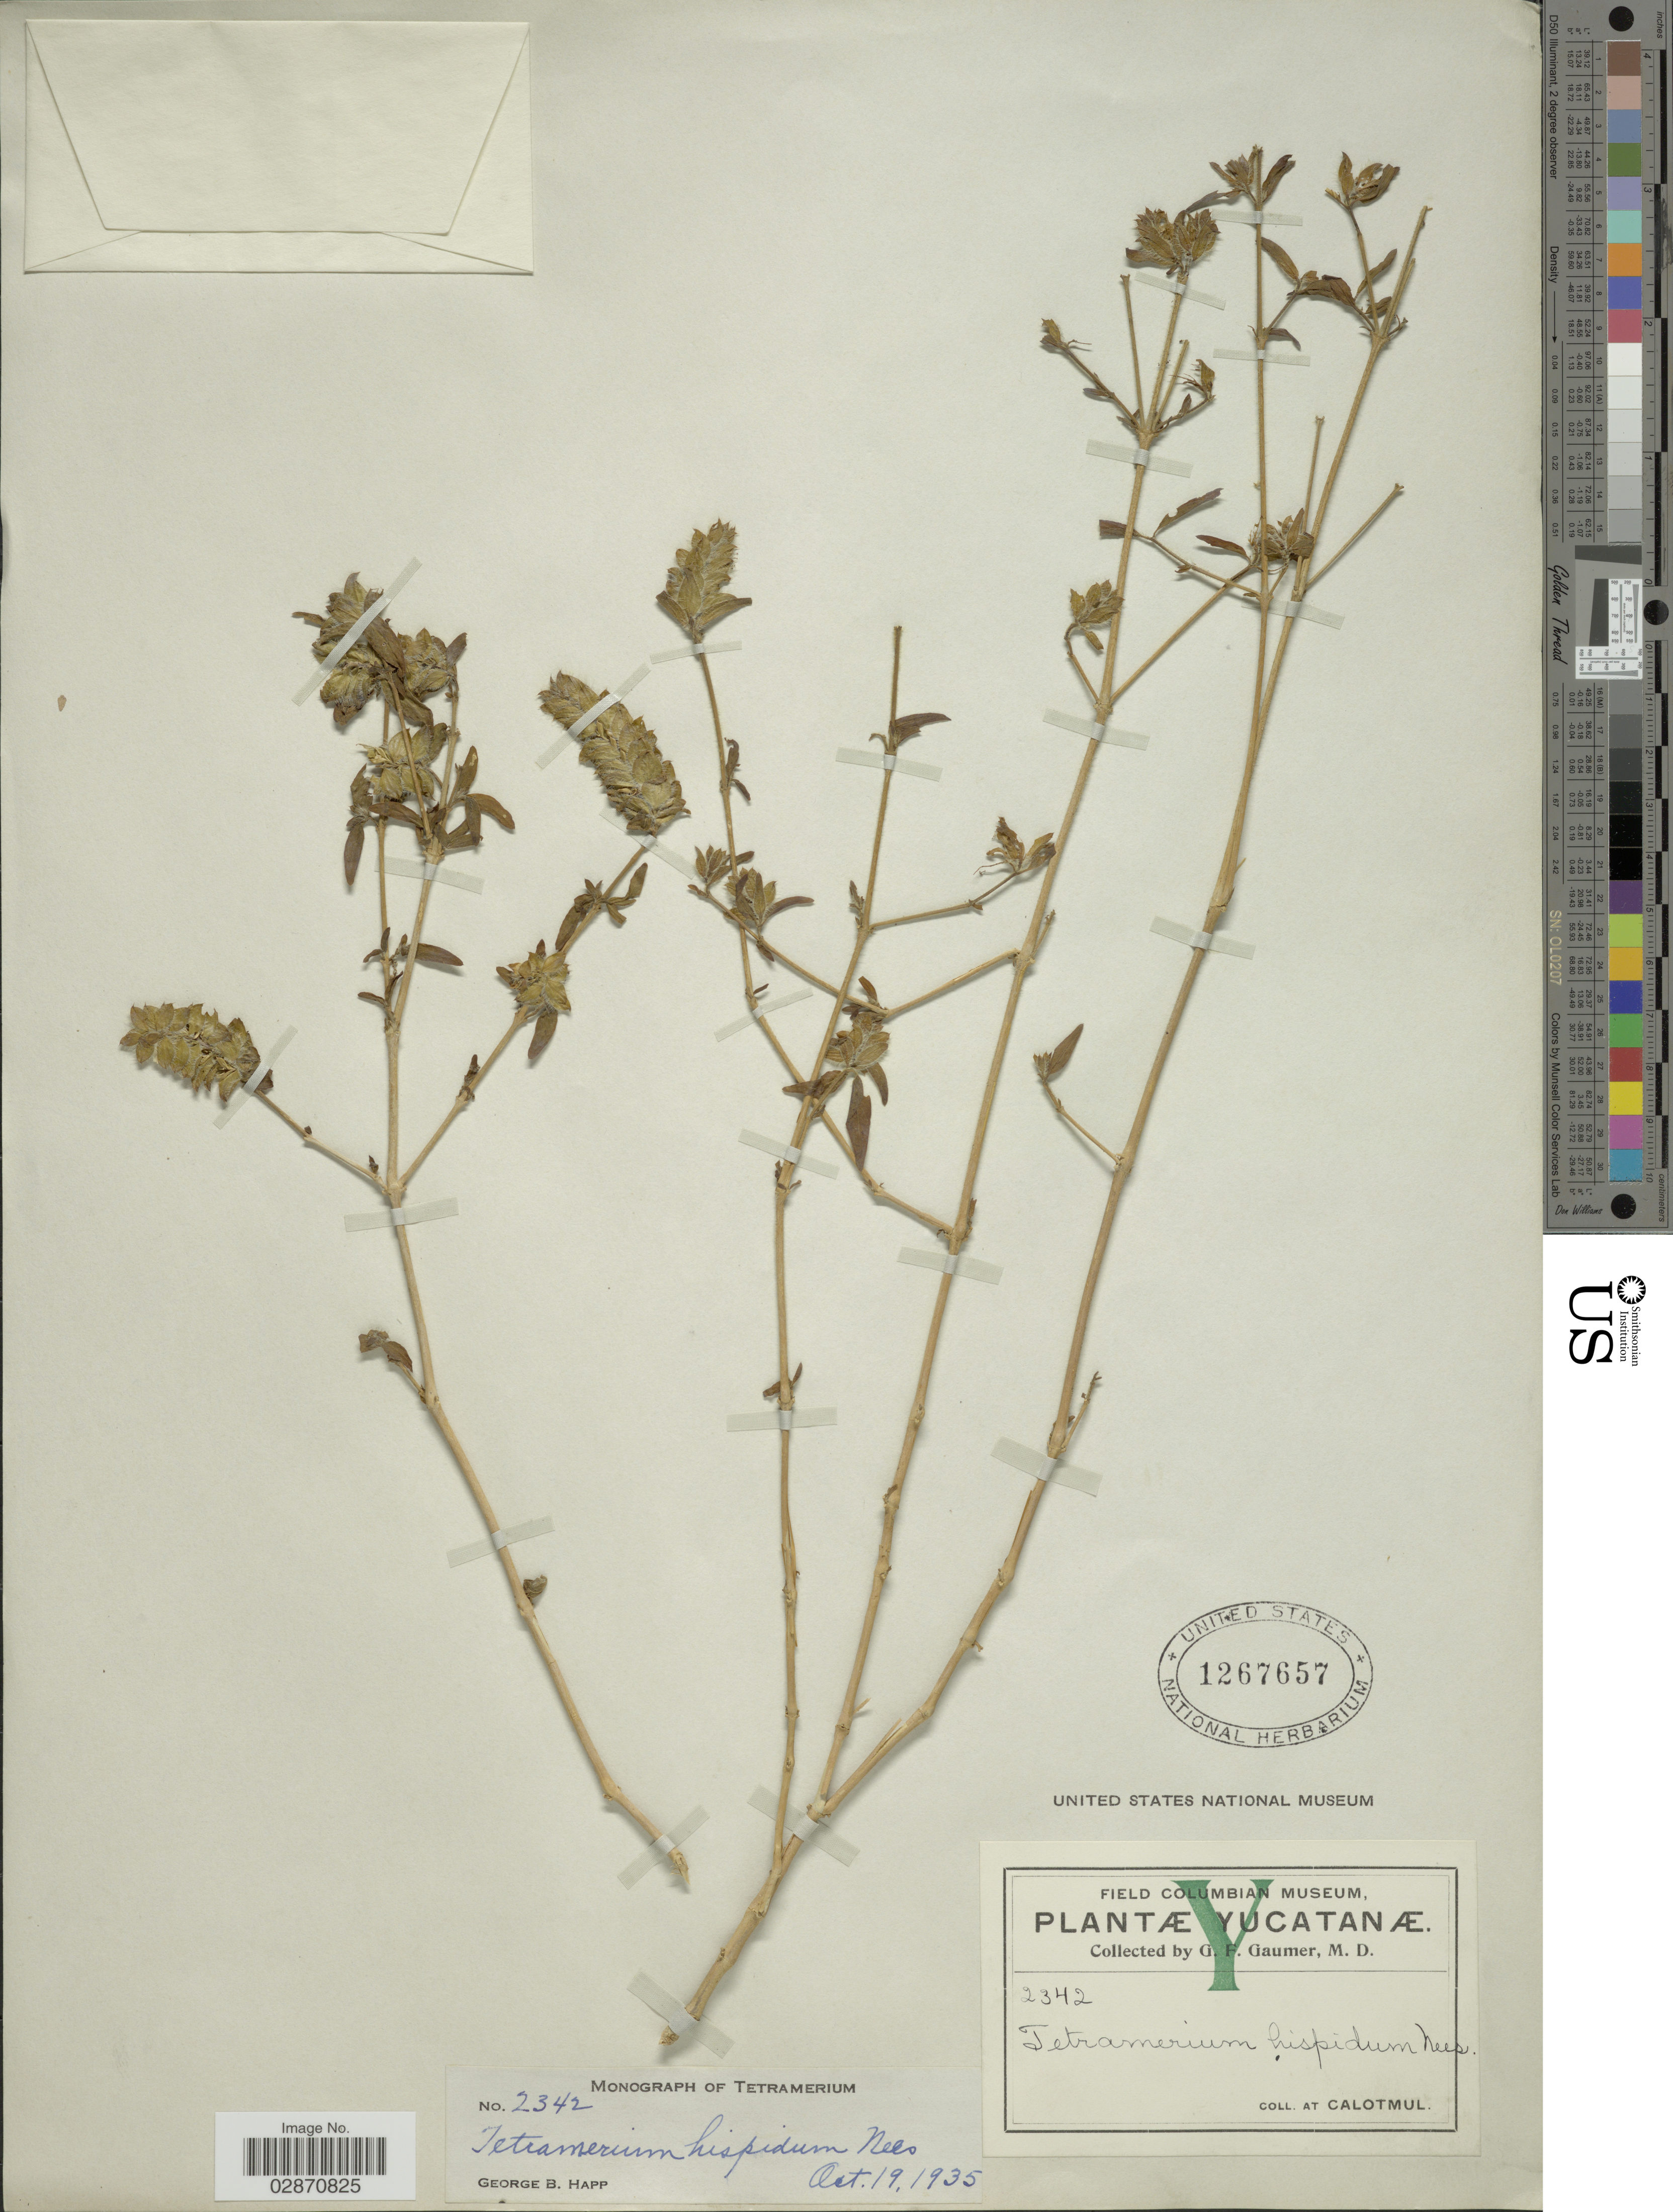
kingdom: Plantae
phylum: Tracheophyta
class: Magnoliopsida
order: Lamiales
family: Acanthaceae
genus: Tetramerium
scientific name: Tetramerium nervosum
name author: Nees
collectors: G. F. Gaumer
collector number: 2342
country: Mexico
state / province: Yucatán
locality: Calotmul.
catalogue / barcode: US 1267657